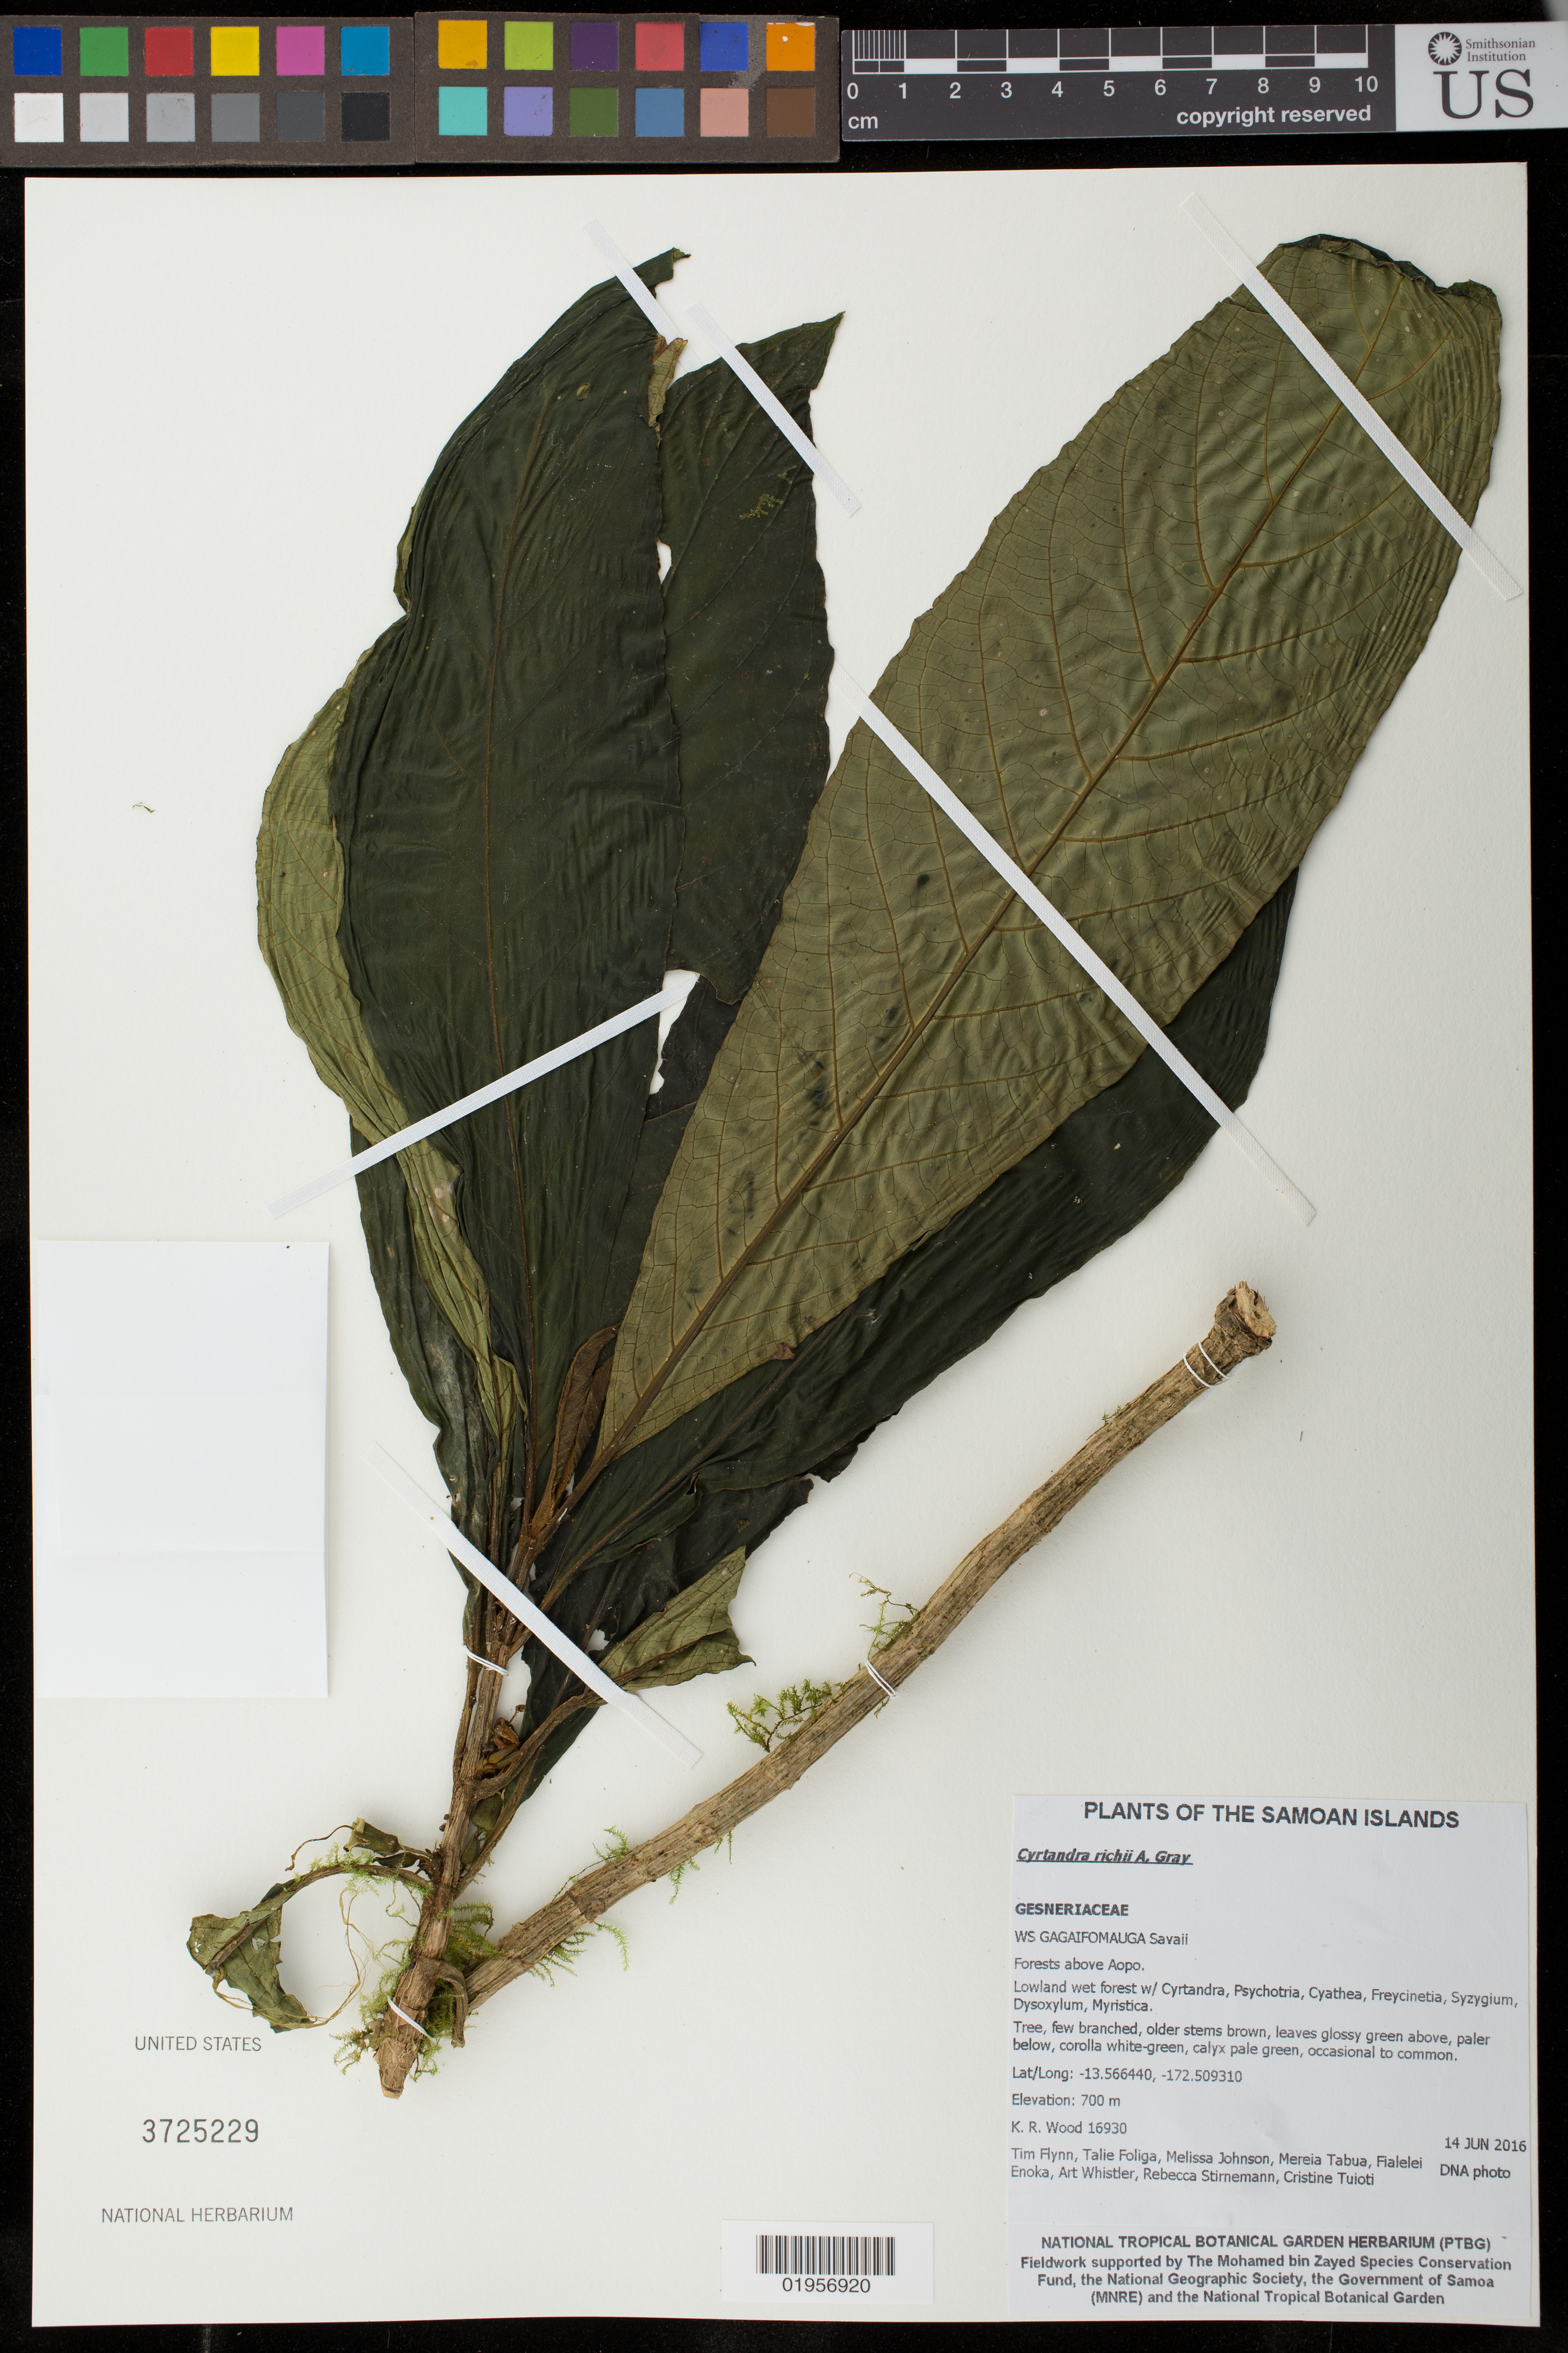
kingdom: Plantae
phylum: Tracheophyta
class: Magnoliopsida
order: Lamiales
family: Gesneriaceae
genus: Cyrtandra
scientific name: Cyrtandra richii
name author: A. Gray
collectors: K. R. Wood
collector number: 16930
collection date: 2016-06-14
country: Samoa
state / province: Gagaifomauga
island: Savai'i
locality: Savaii, Forests above Aopo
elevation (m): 700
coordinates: -13.5666440, -172.509310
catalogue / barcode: US 3725229